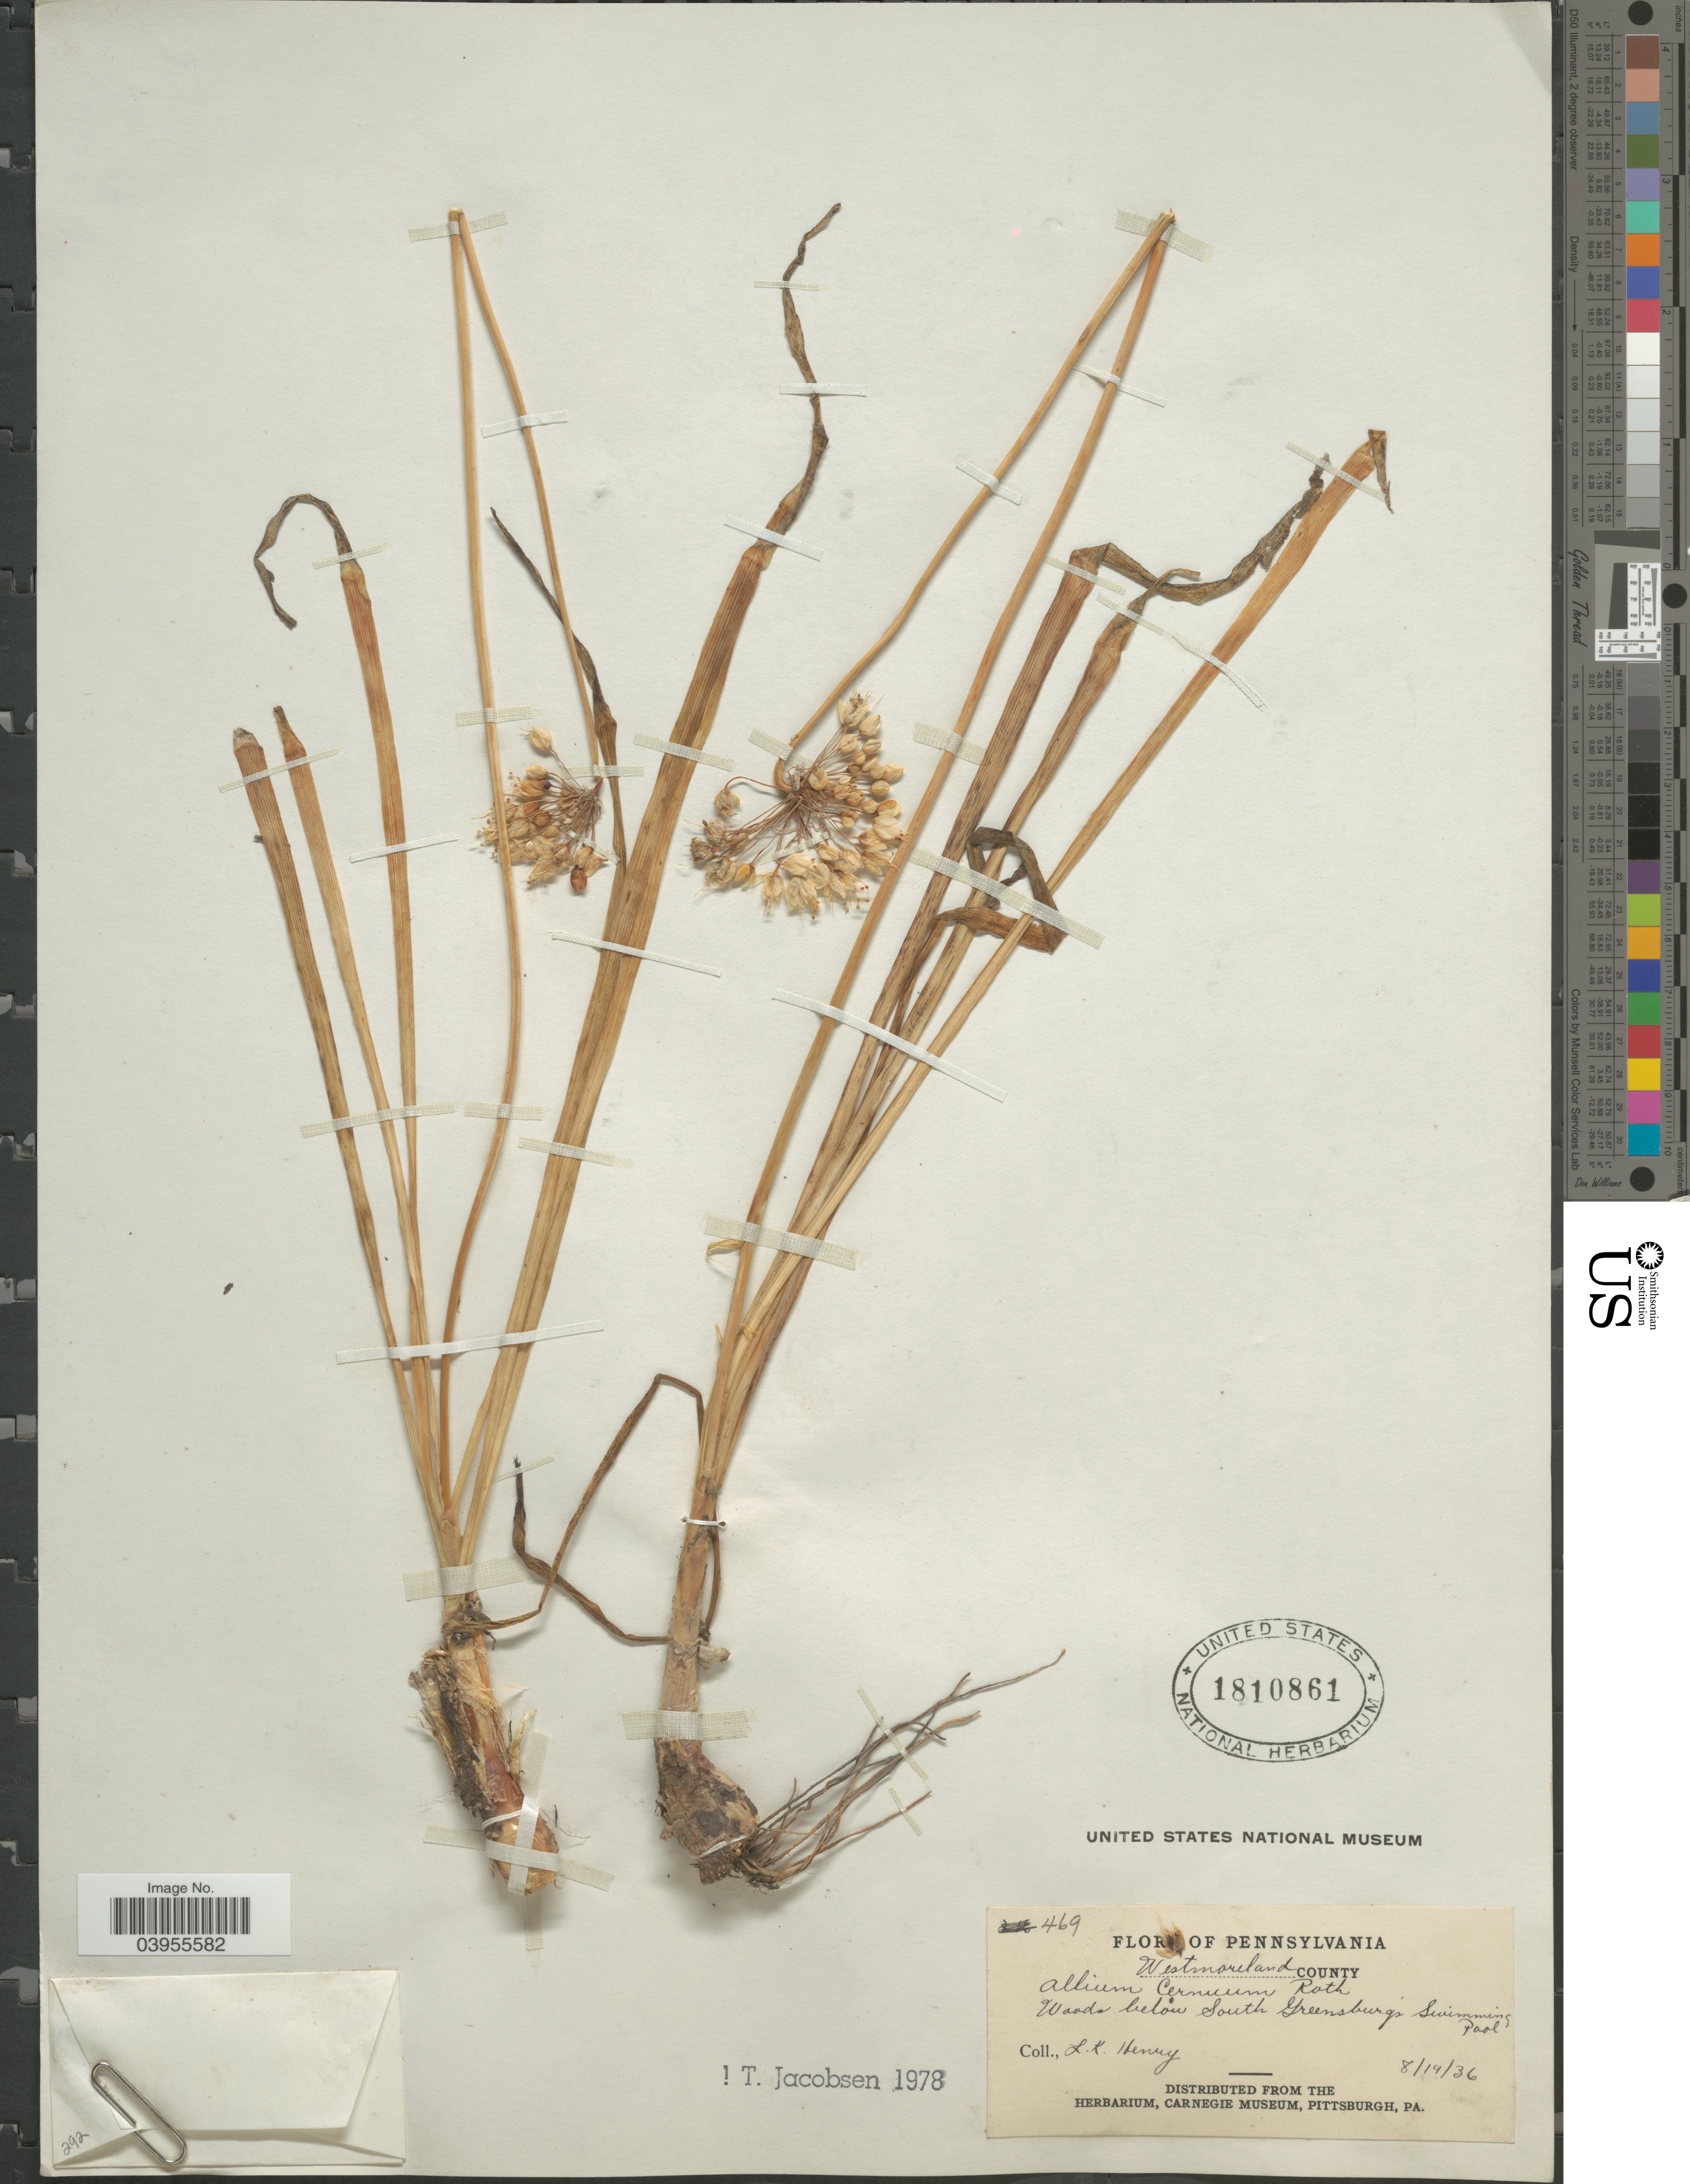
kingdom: Plantae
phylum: Tracheophyta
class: Liliopsida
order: Asparagales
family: Amaryllidaceae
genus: Allium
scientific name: Allium cernuum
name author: Roth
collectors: L. K. Henry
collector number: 469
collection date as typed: Transcribed d/m/y: 19/8/36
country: United States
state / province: Pennsylvania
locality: Westmoreland County. Woods below South Greensburg's Swimming Pool.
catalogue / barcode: US 1810861